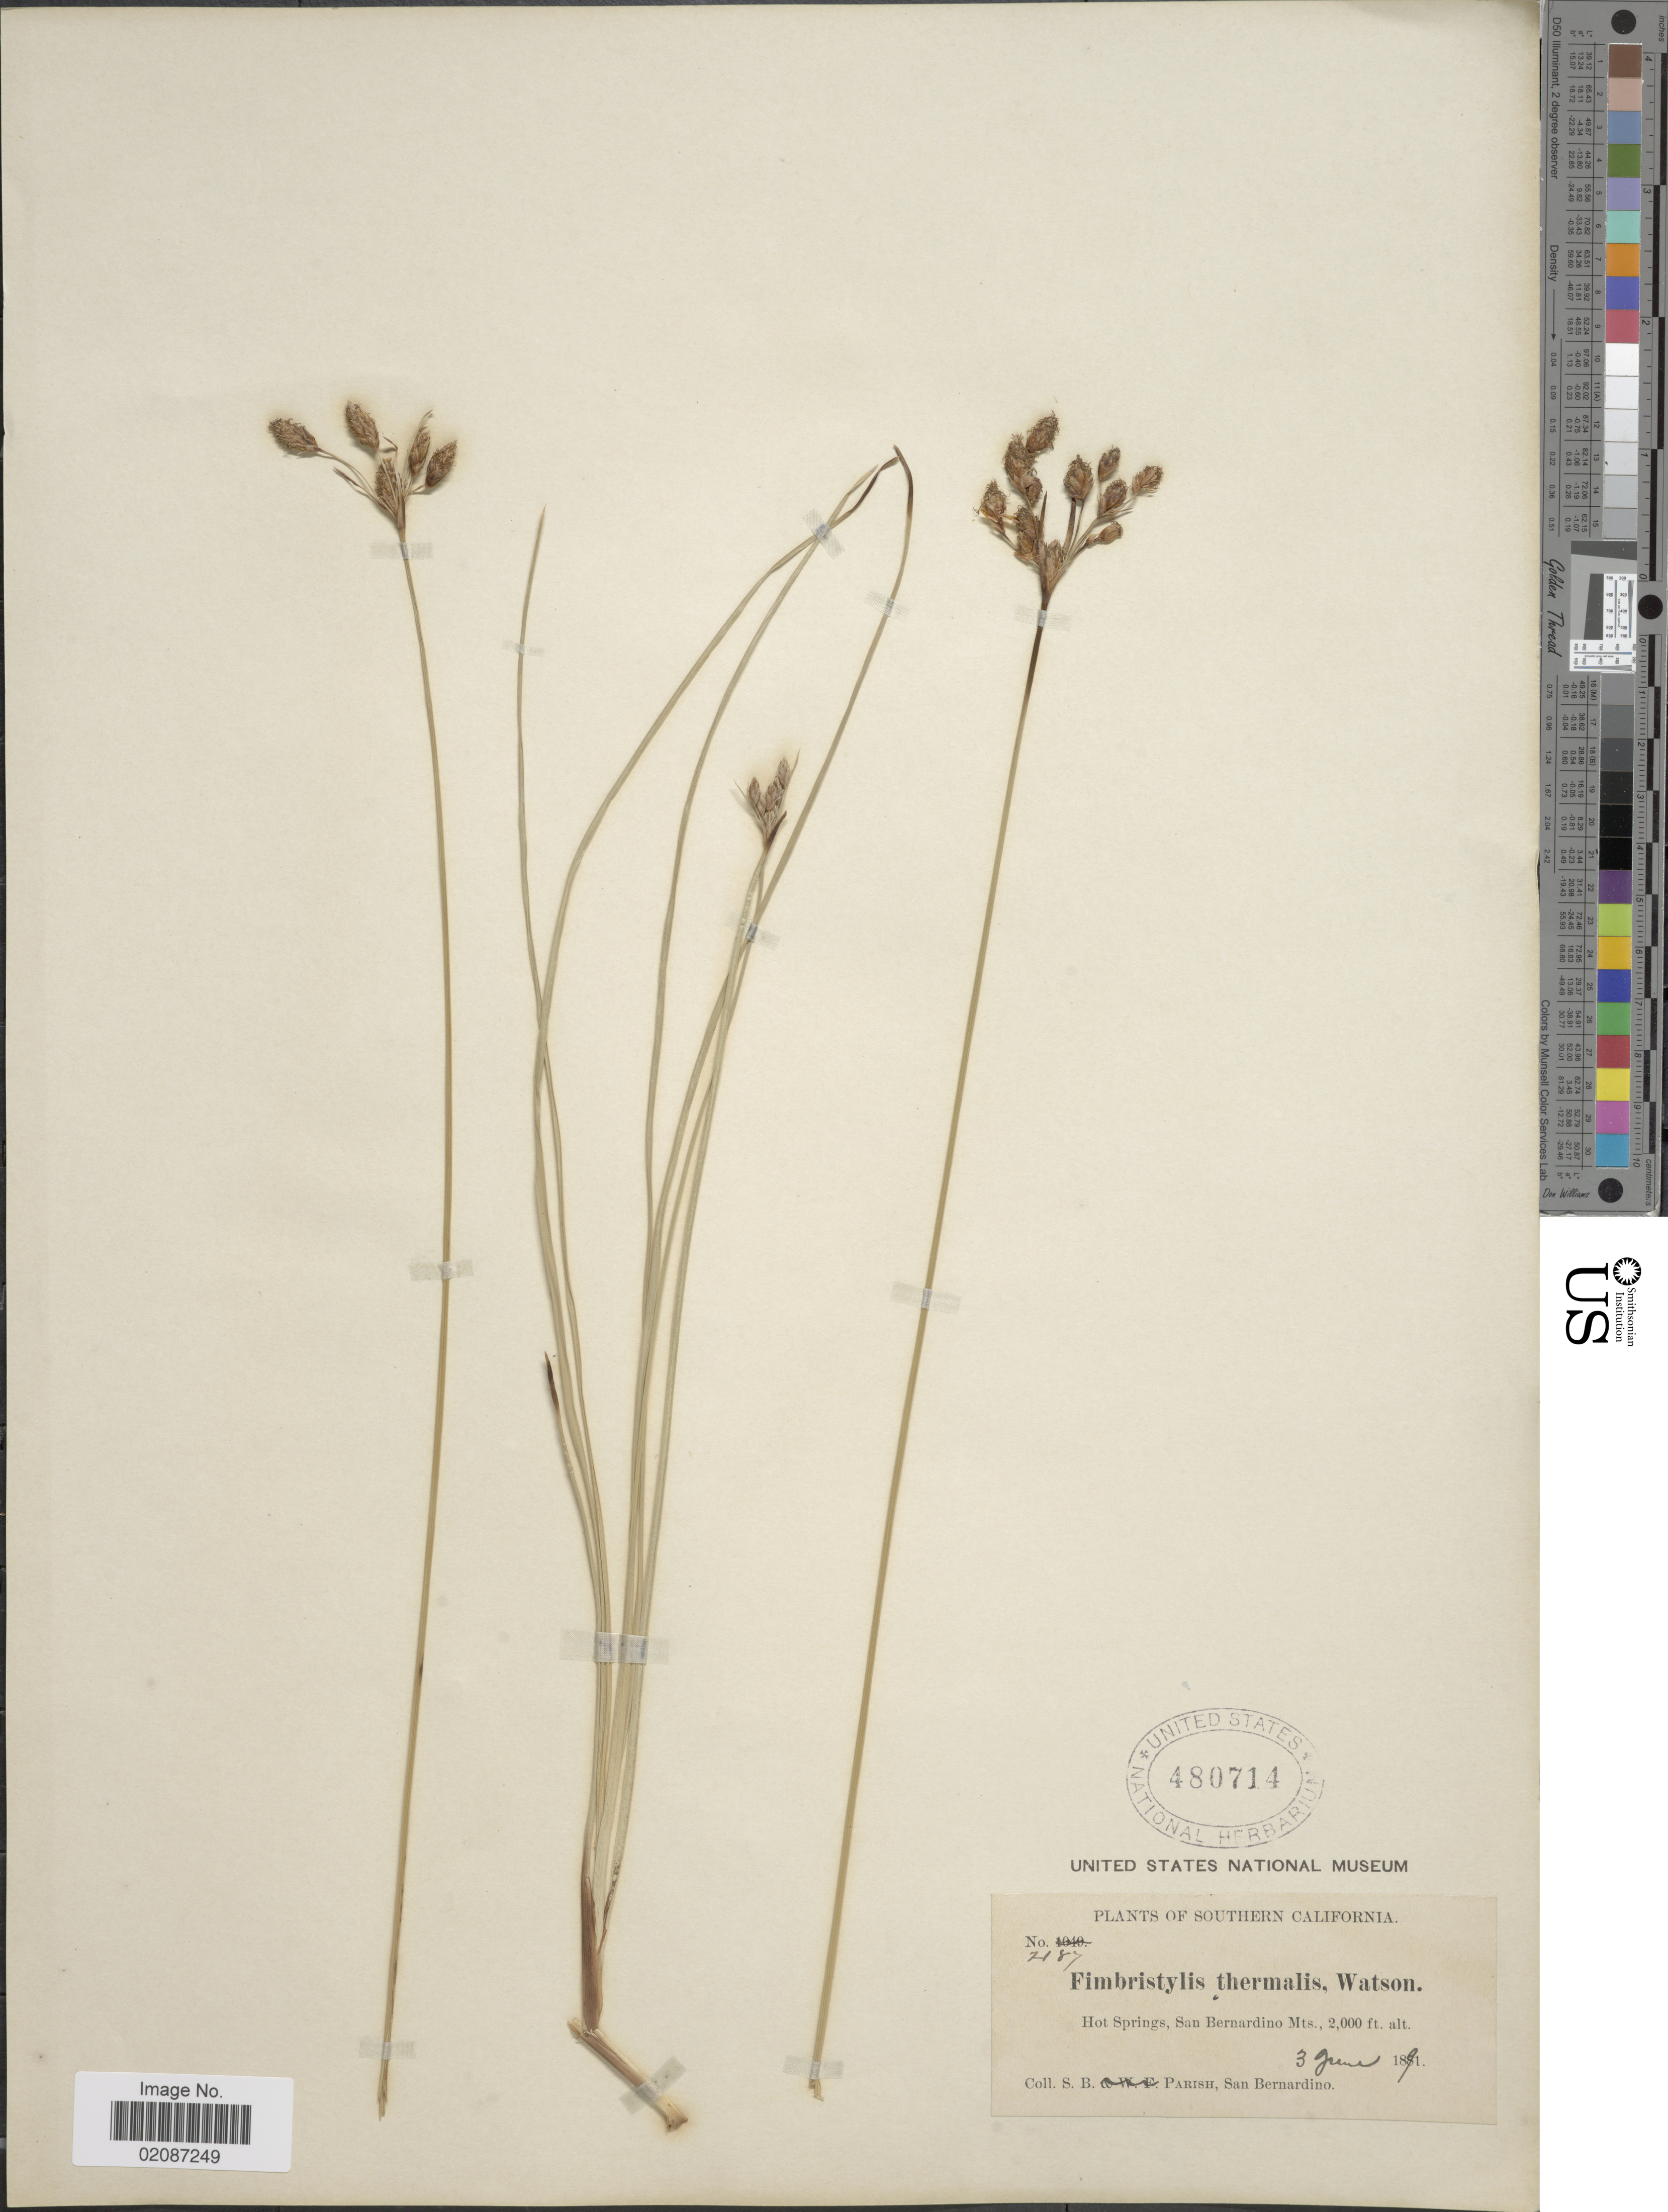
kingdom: Plantae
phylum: Tracheophyta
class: Liliopsida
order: Poales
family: Cyperaceae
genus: Fimbristylis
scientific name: Fimbristylis spadicea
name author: (L.) Vahl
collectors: S. B. Parish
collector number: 2187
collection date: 1891-06-03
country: United States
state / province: California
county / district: San Bernardino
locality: Southern California, Hot Springs, San Bernardino Mts.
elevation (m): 610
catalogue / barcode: US 480714